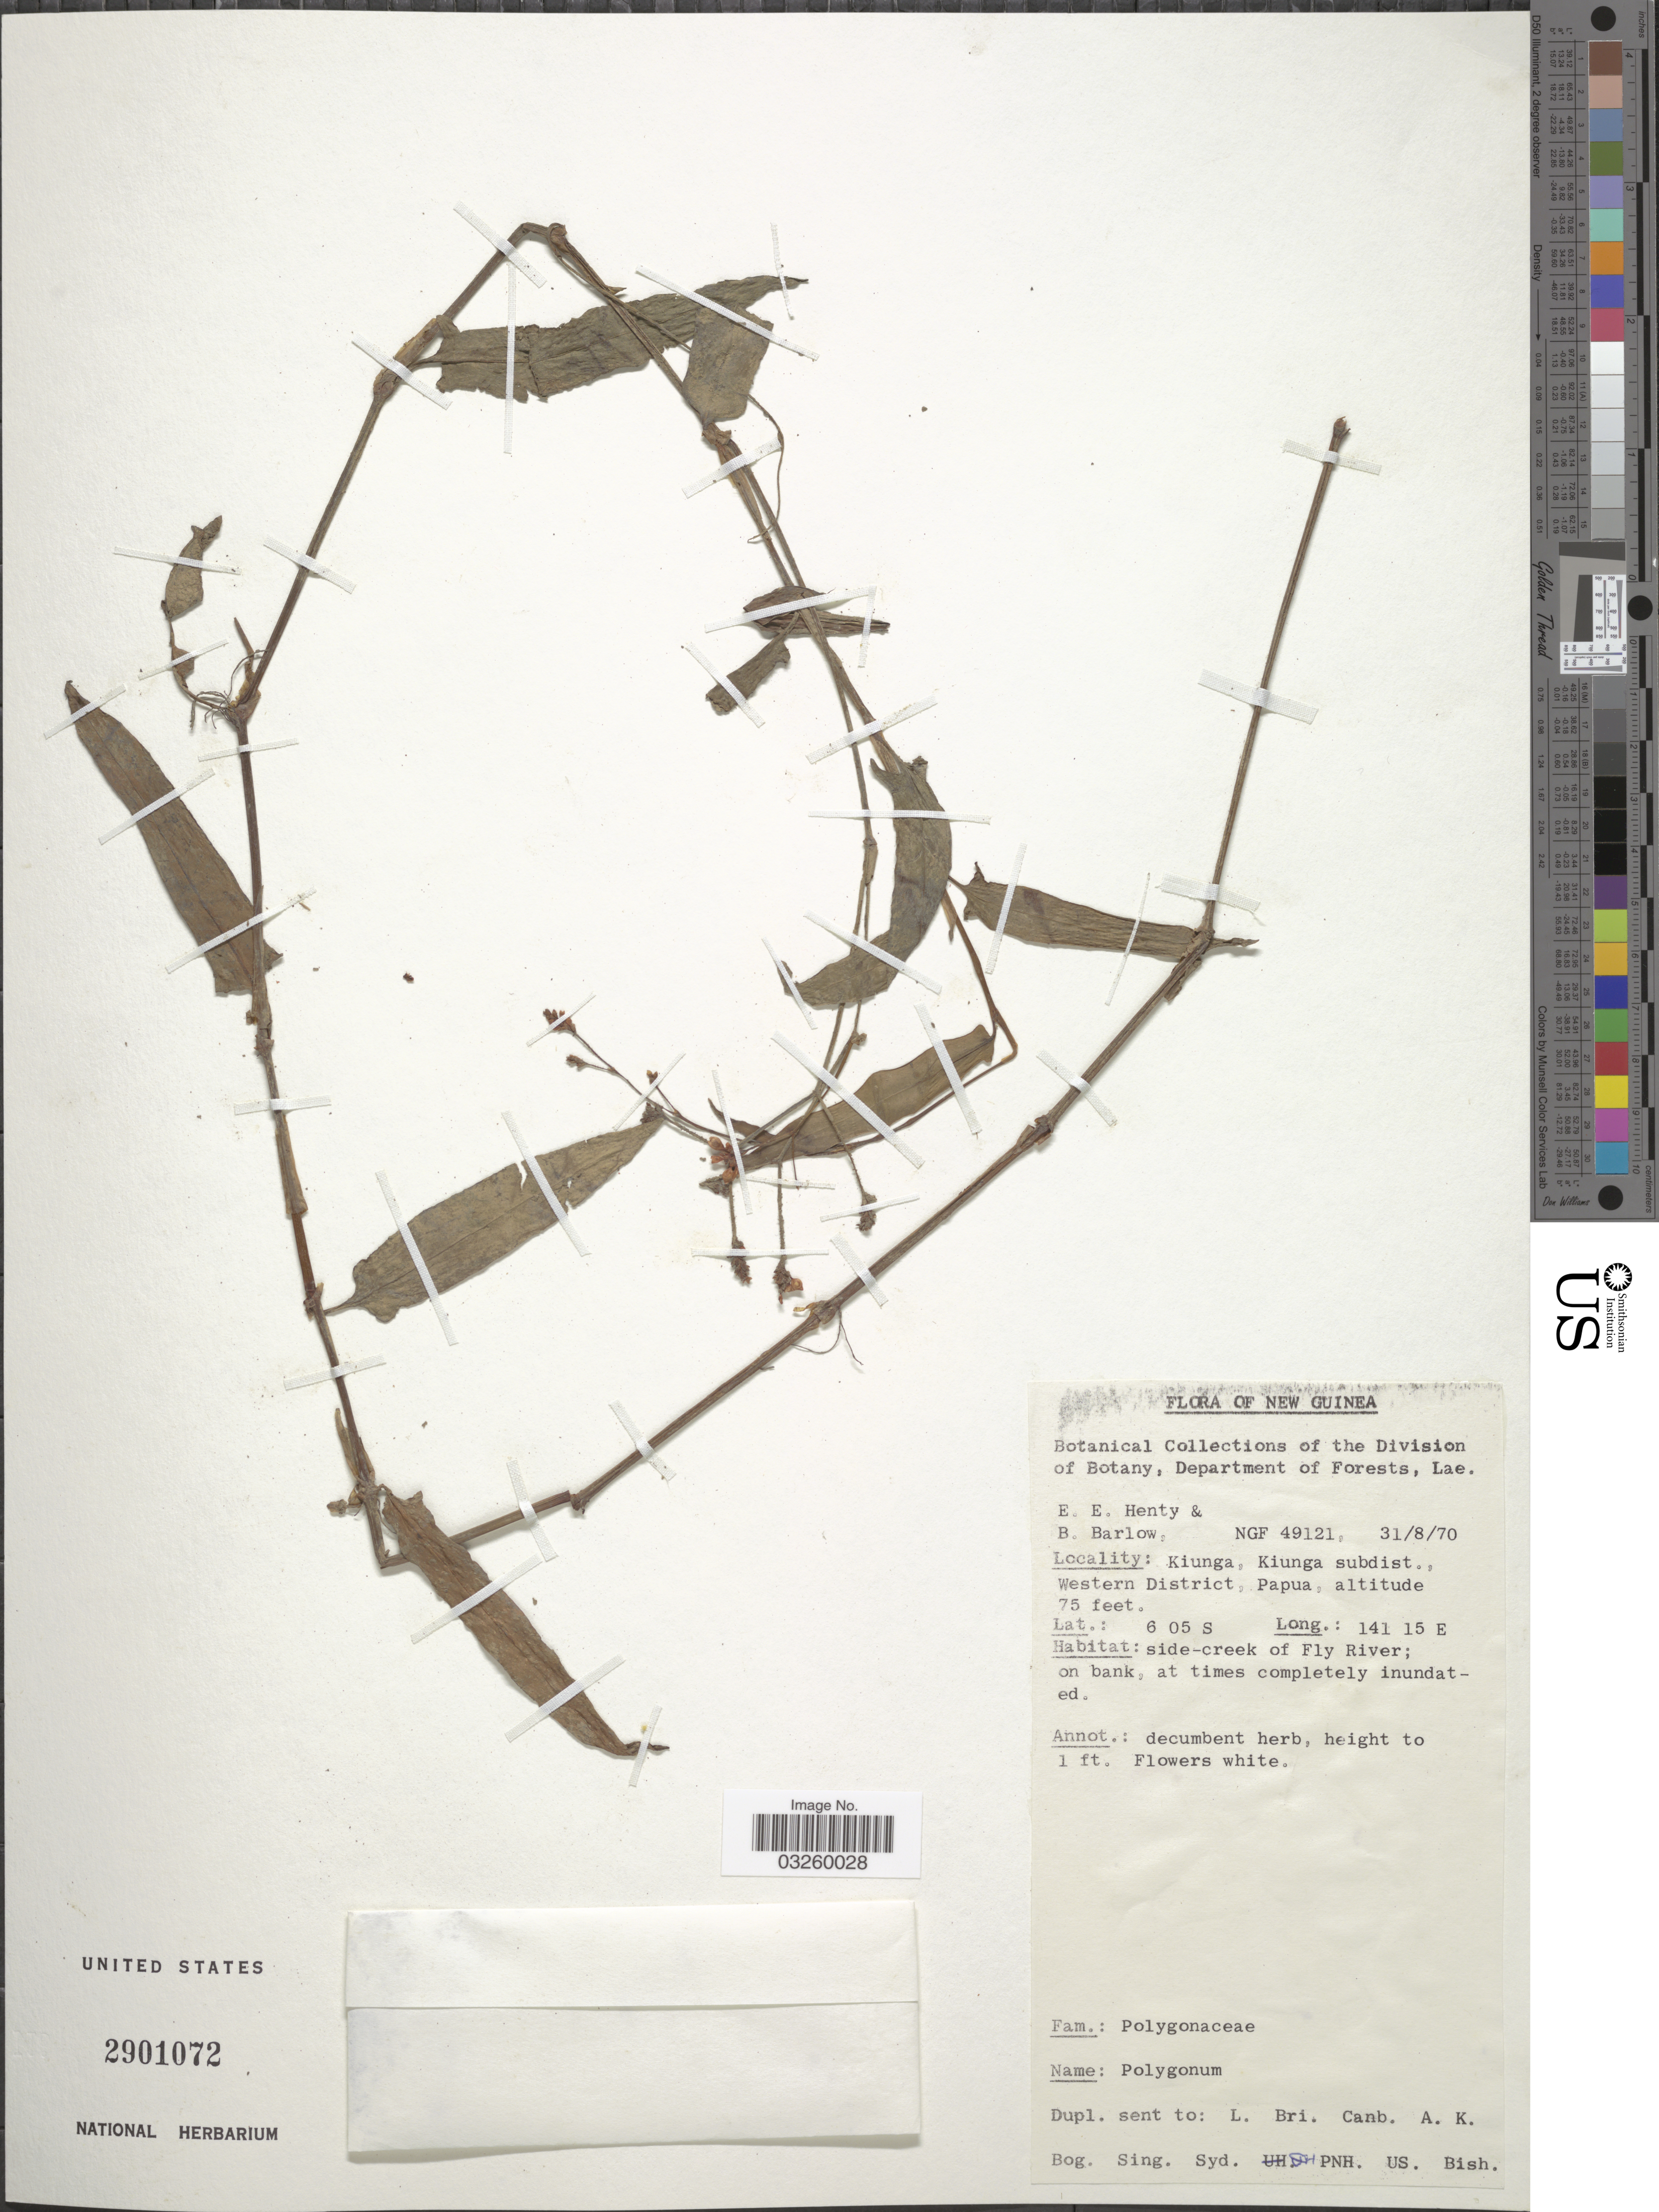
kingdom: Plantae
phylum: Tracheophyta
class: Magnoliopsida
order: Caryophyllales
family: Polygonaceae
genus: Persicaria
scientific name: Persicaria sp.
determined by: Wagner, W. L., (BOT), Smithsonian Institution - National Museum of Natural History (UNITED STATES)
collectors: E. Henty & Barlow, B.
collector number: NGF 49121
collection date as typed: Transcribed d/m/y: 31/8/70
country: Papua New Guinea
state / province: Manus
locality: New Guinea. Kiunga, Kiunga subdist., Western District, side-creek of Fly River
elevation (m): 23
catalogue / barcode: US 2901072